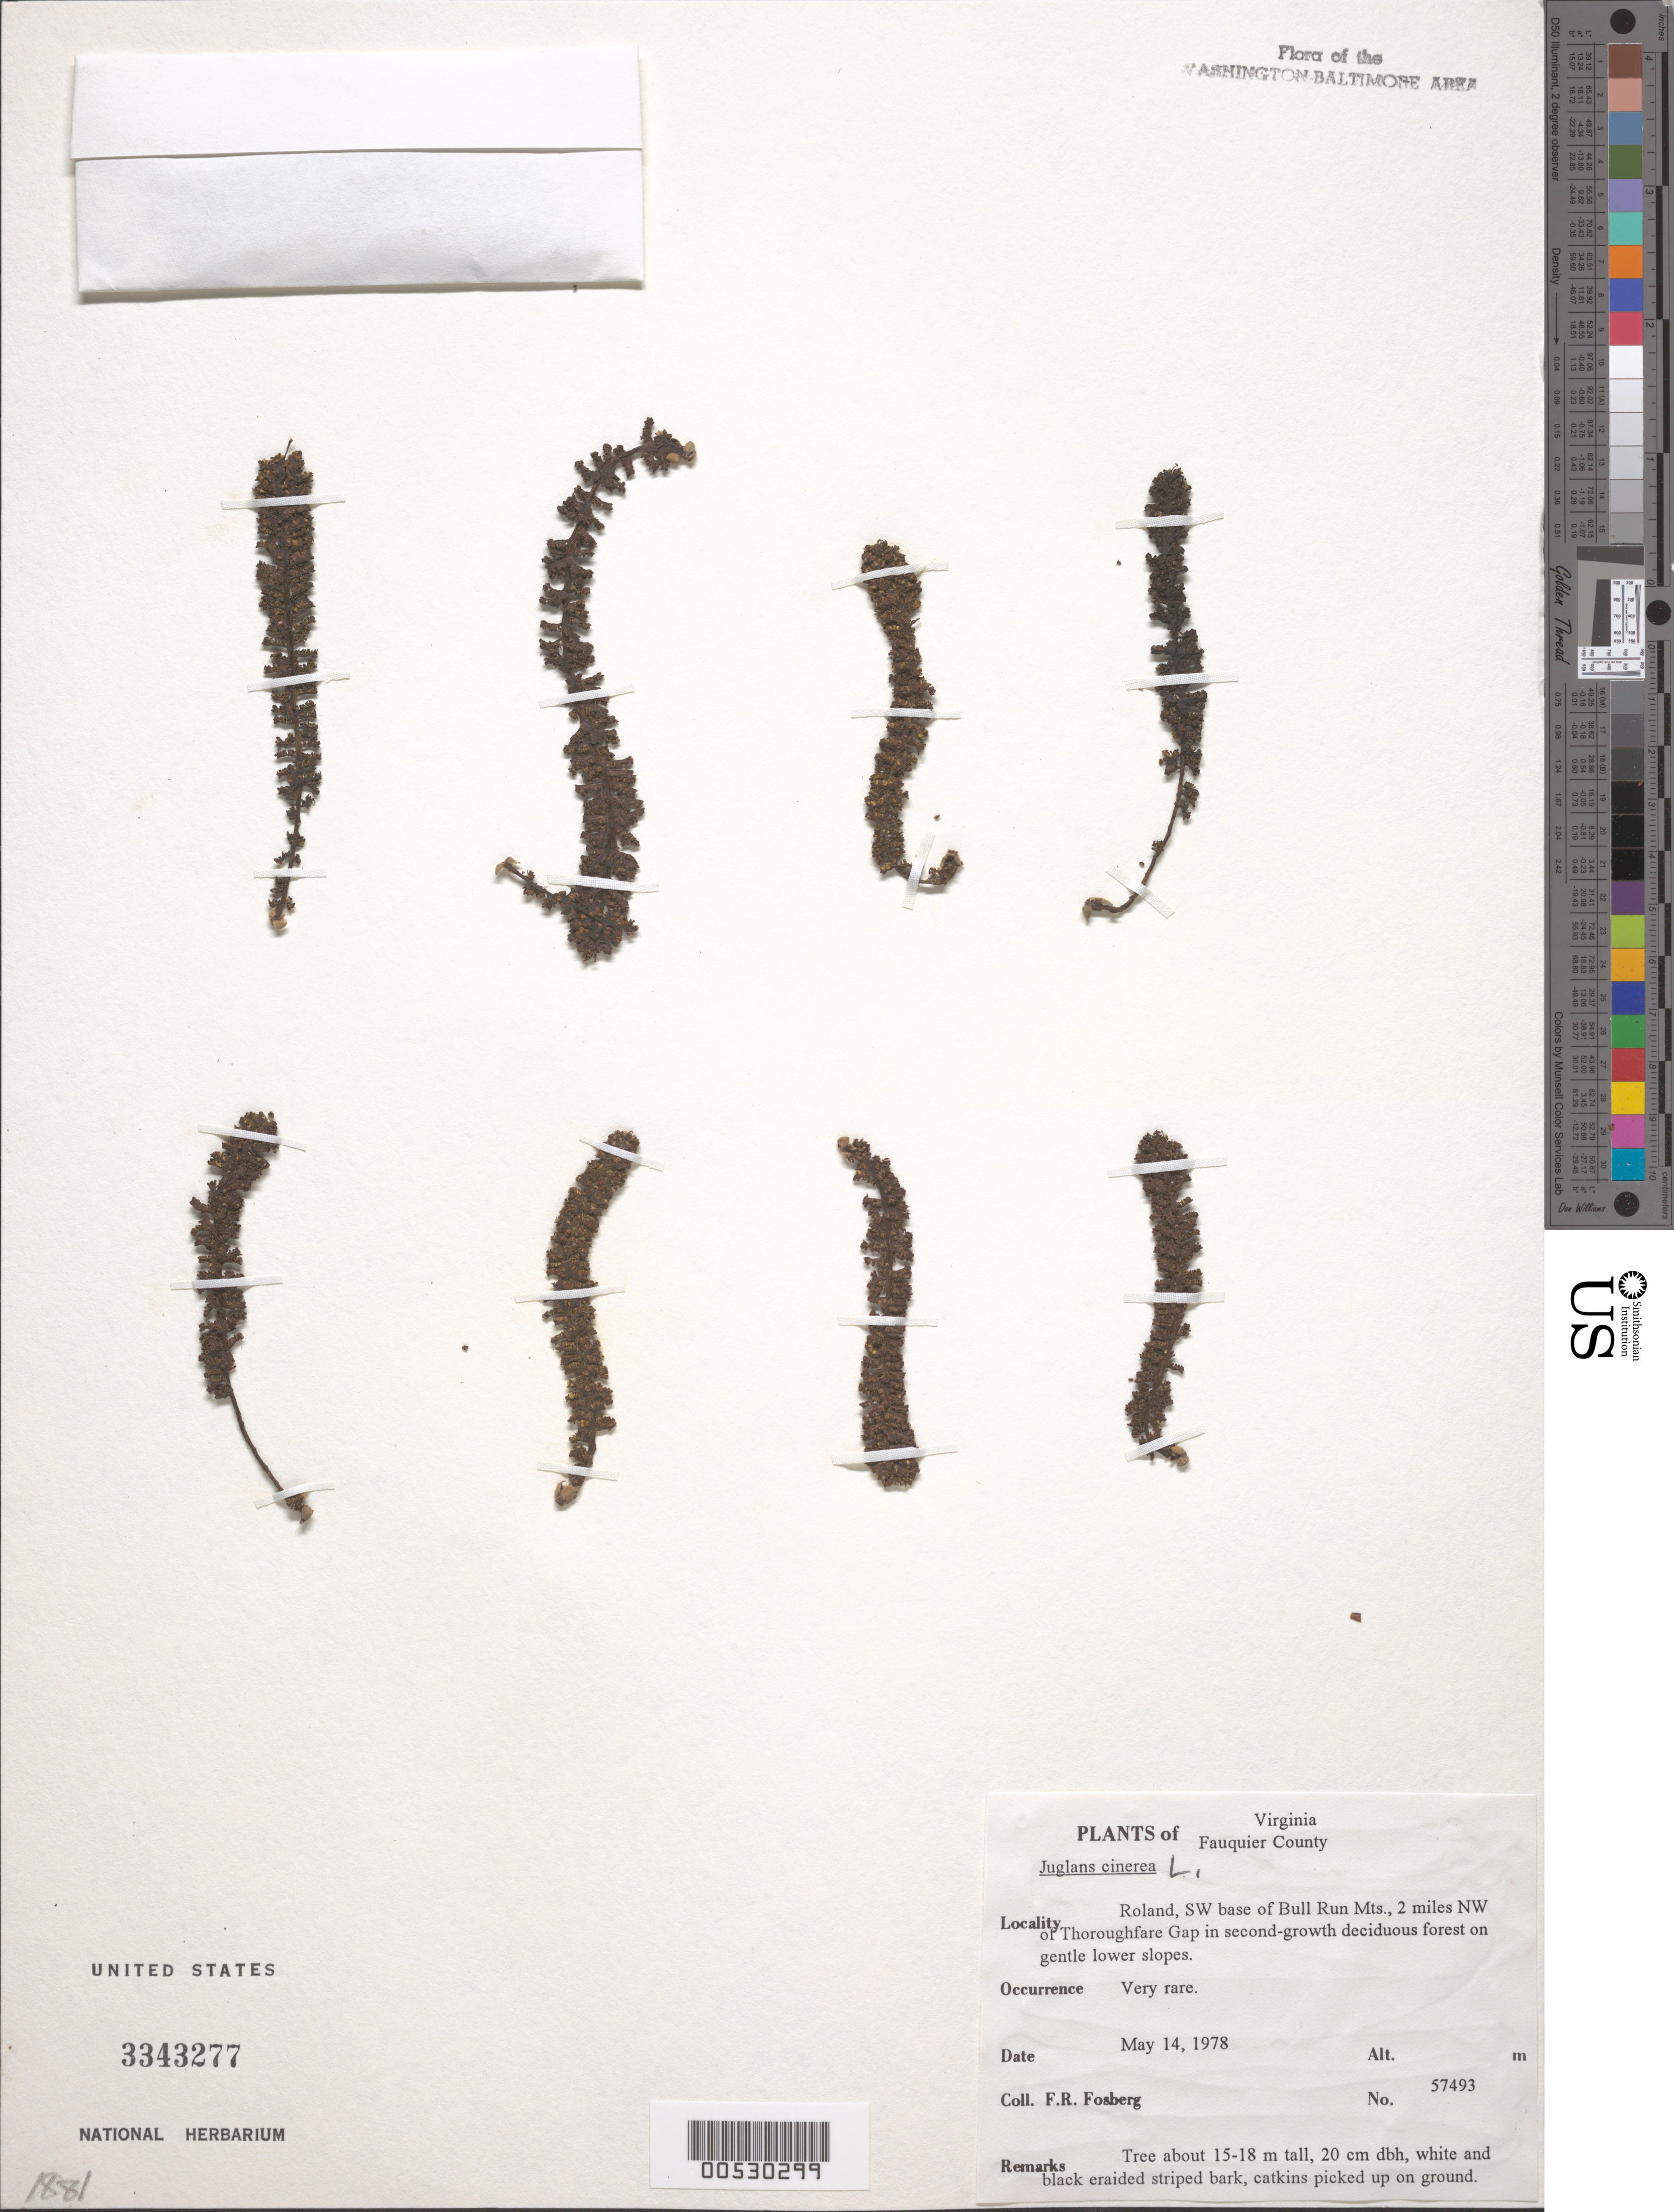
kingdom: Plantae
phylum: Tracheophyta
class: Magnoliopsida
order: Fagales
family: Juglandaceae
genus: Juglans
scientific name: Juglans cinerea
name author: L.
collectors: F. R. Fosberg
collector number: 57493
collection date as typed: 14 May 1978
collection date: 1978-05-14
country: United States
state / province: Virginia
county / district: Fauquier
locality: Roland, SW base of Bull Run Mts., NW of Thoroughfare Gap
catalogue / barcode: US 3343277